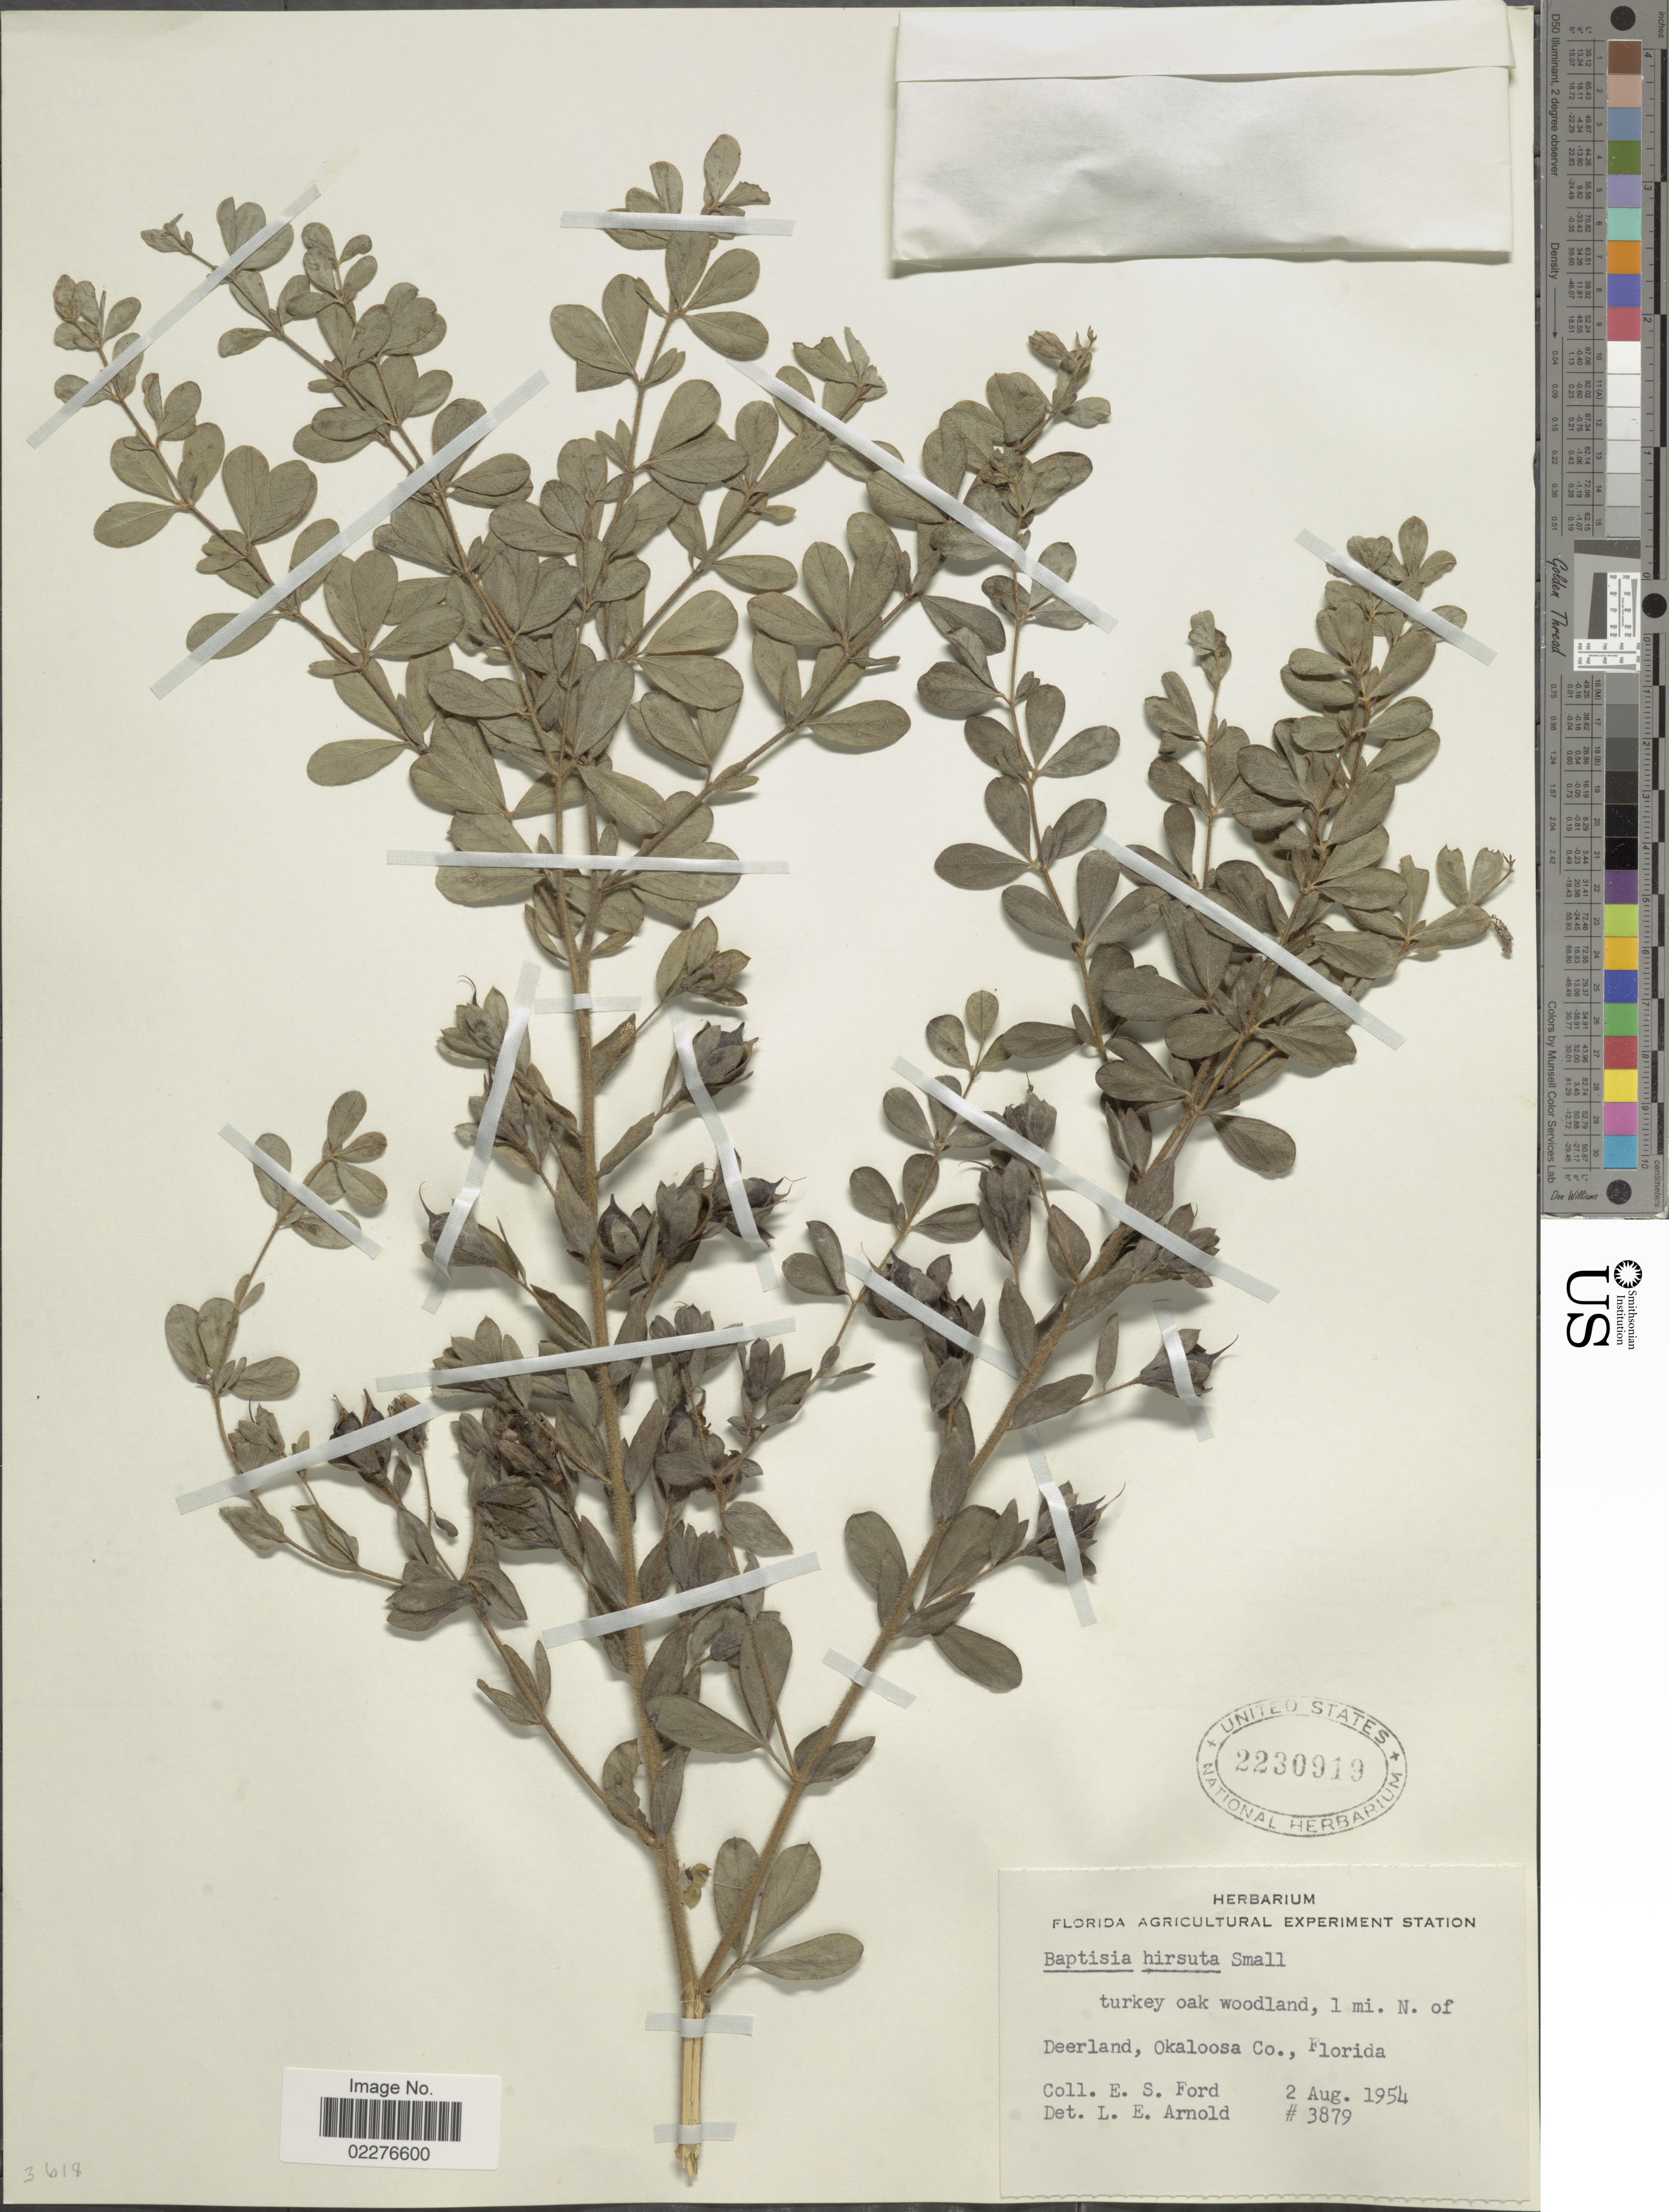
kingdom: Plantae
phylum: Tracheophyta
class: Magnoliopsida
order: Fabales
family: Fabaceae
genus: Baptisia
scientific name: Baptisia hirsuta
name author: Small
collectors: E. Ford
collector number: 3879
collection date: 1954-08-02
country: United States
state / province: Florida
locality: Turkey oak woodland, 1 mi N of Deerland, Okaloosa Co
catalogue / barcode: US 2230919